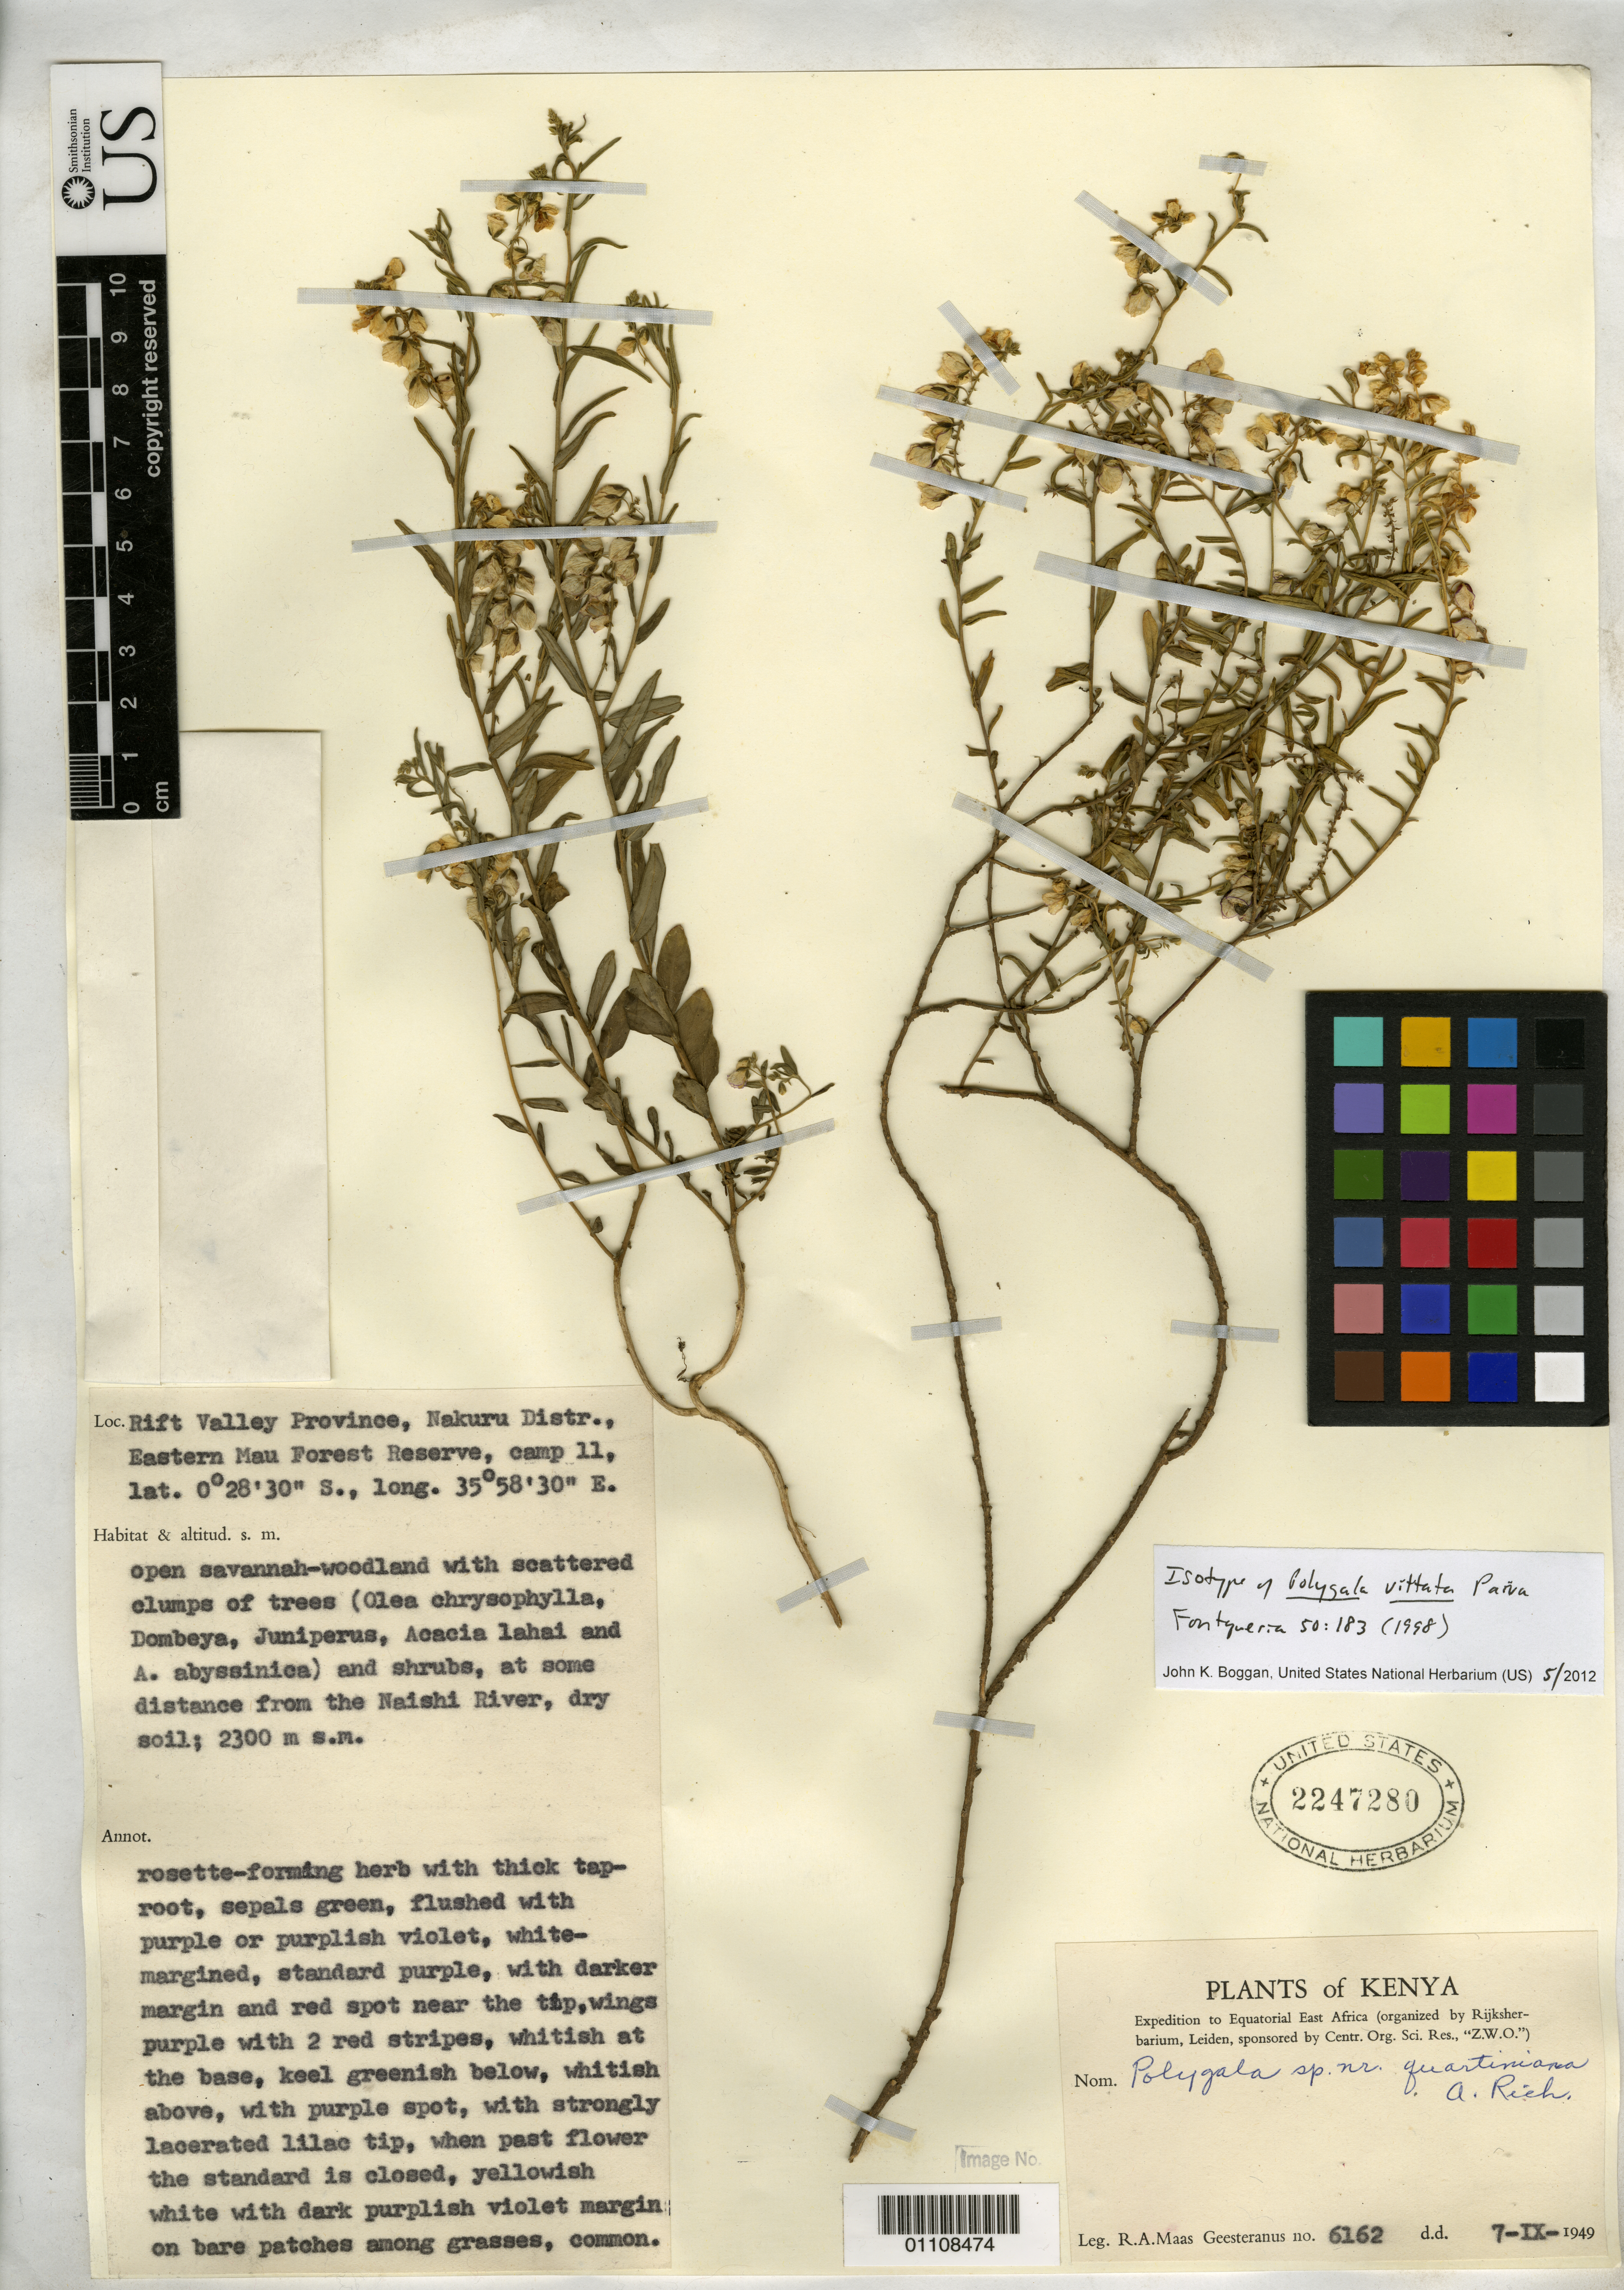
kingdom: Plantae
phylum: Tracheophyta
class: Magnoliopsida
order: Fabales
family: Polygalaceae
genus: Polygala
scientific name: Polygala vittata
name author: Paiva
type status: Isotype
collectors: R. A. Maas Geesteranus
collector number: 6162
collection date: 1949-09-01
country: Kenya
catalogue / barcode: US 2247280